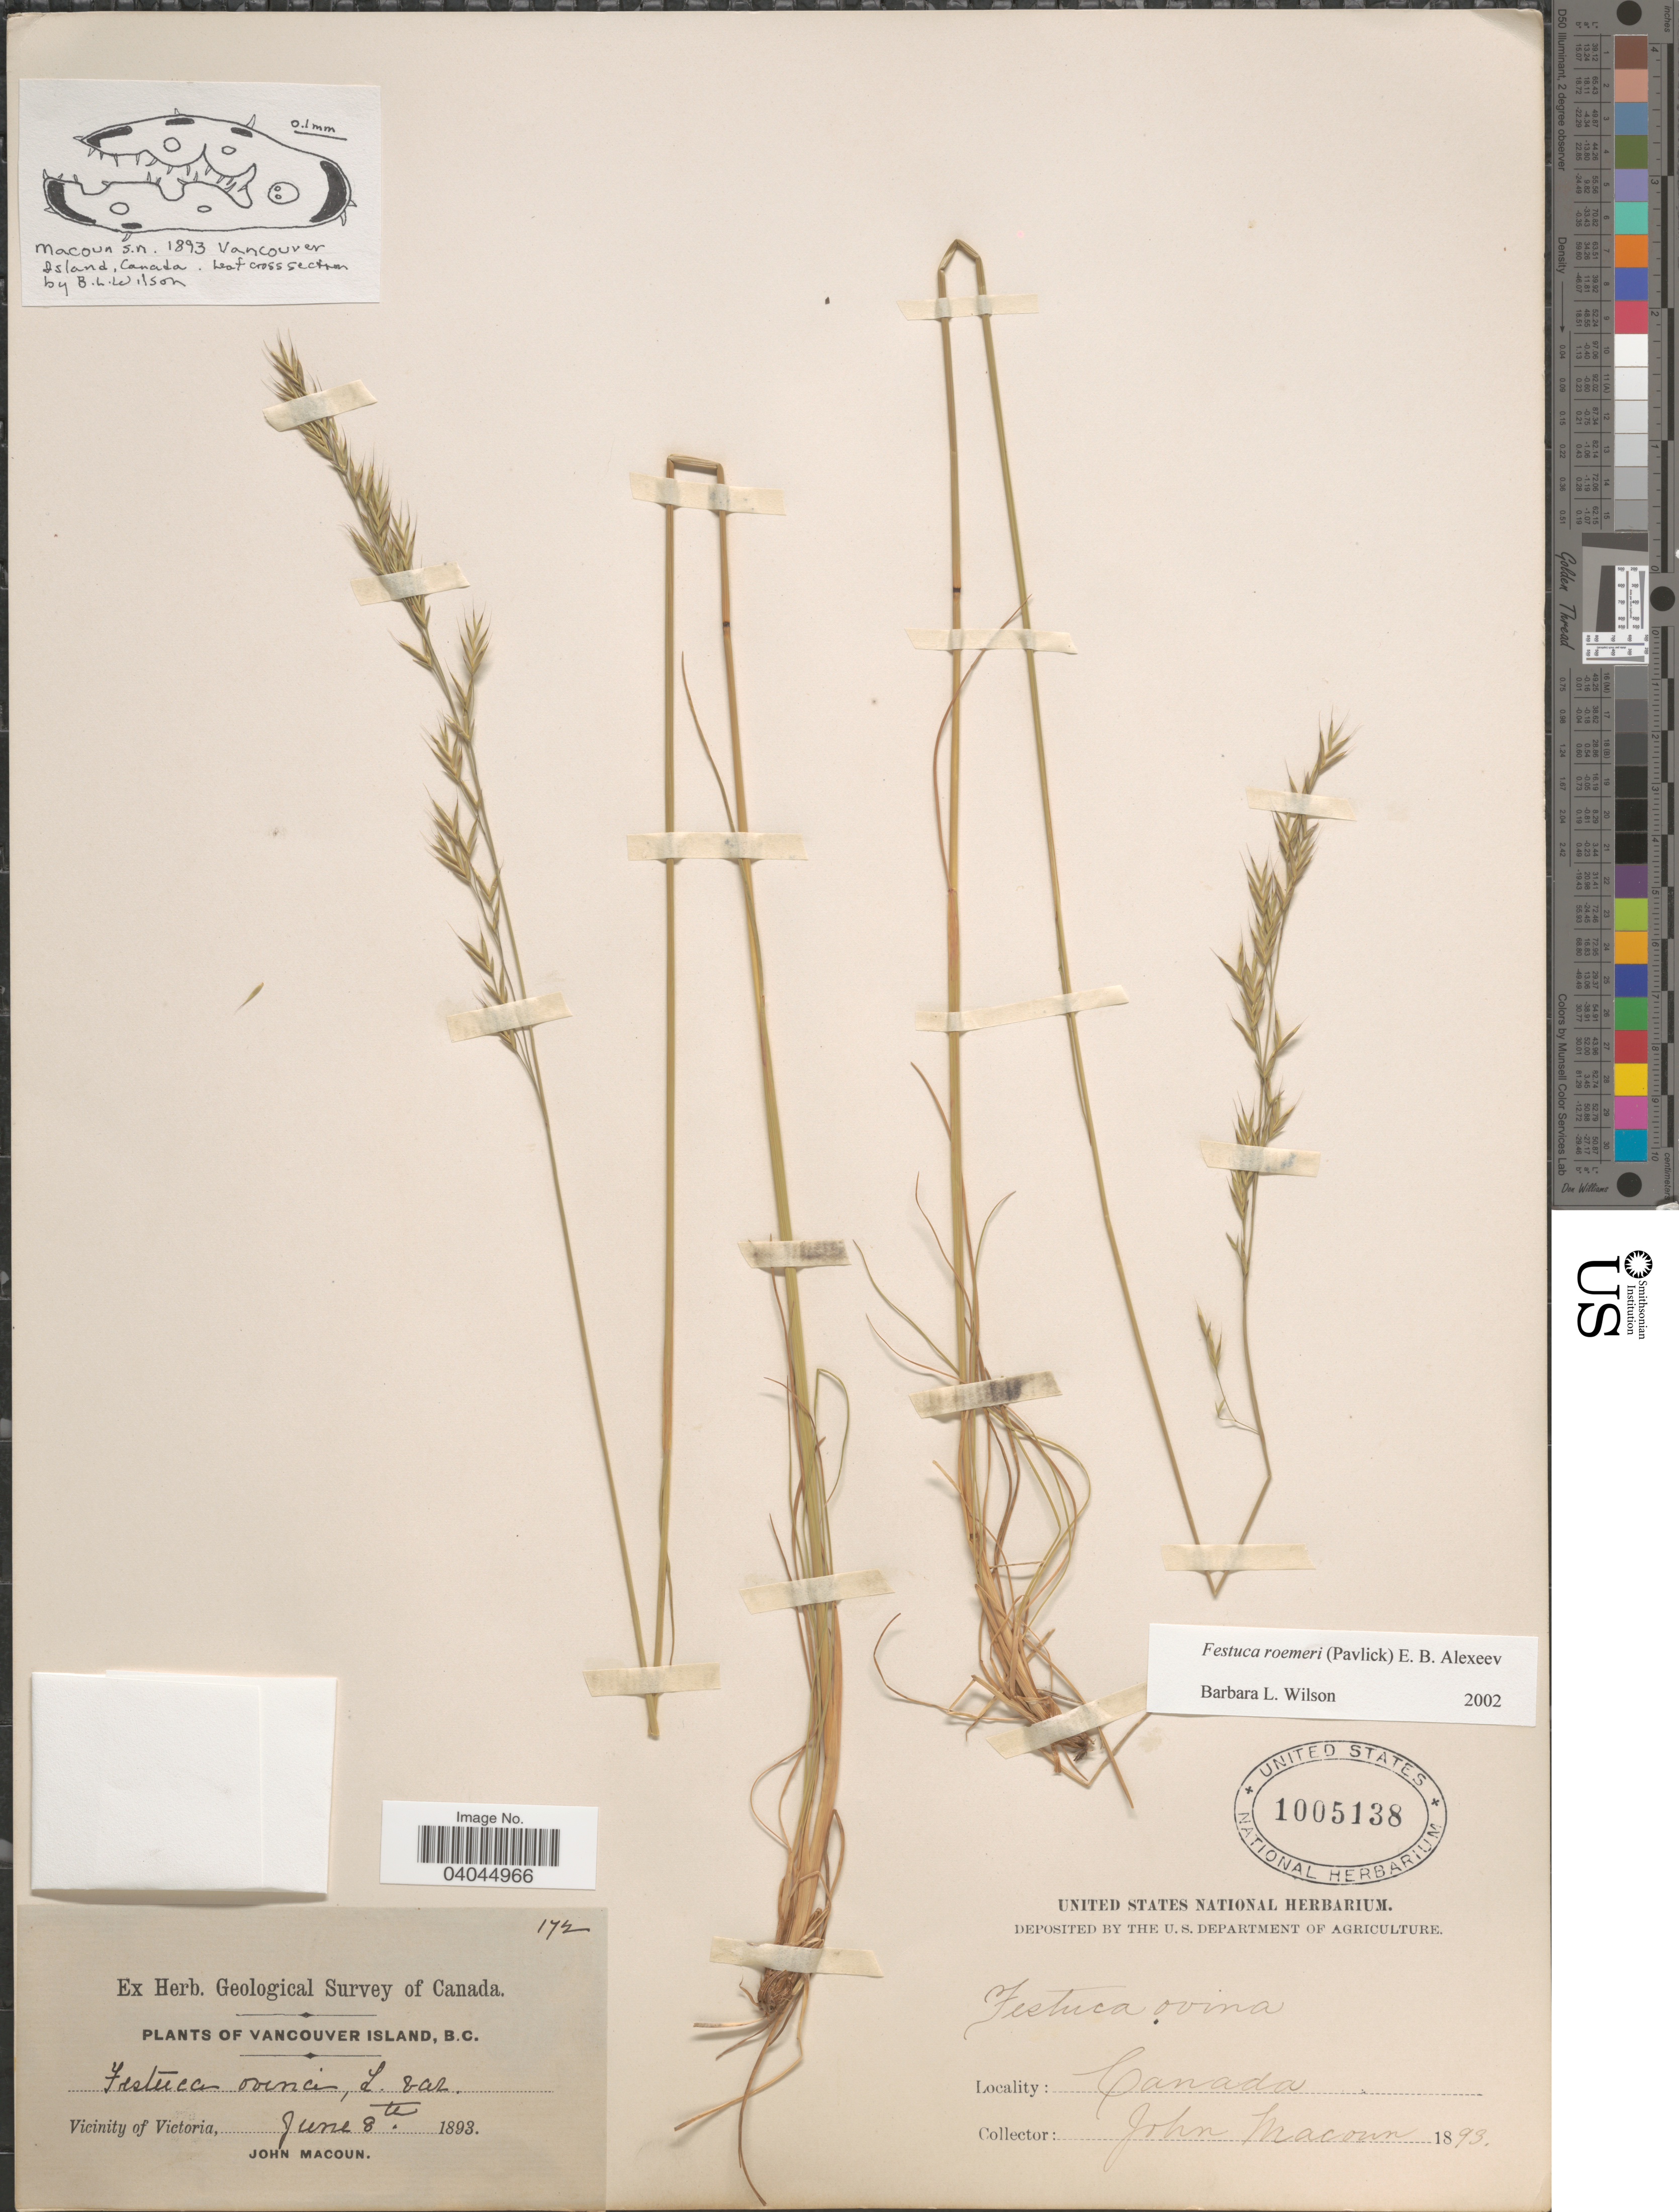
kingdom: Plantae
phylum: Tracheophyta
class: Liliopsida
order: Poales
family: Poaceae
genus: Festuca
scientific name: Festuca roemeri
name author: (Pavlick) E.B. Alexeev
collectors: J. Macoun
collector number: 172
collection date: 1893-06-08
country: Canada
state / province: British Columbia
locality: Vancouver Island. Vicinity of Victoria.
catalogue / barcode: US 1005138